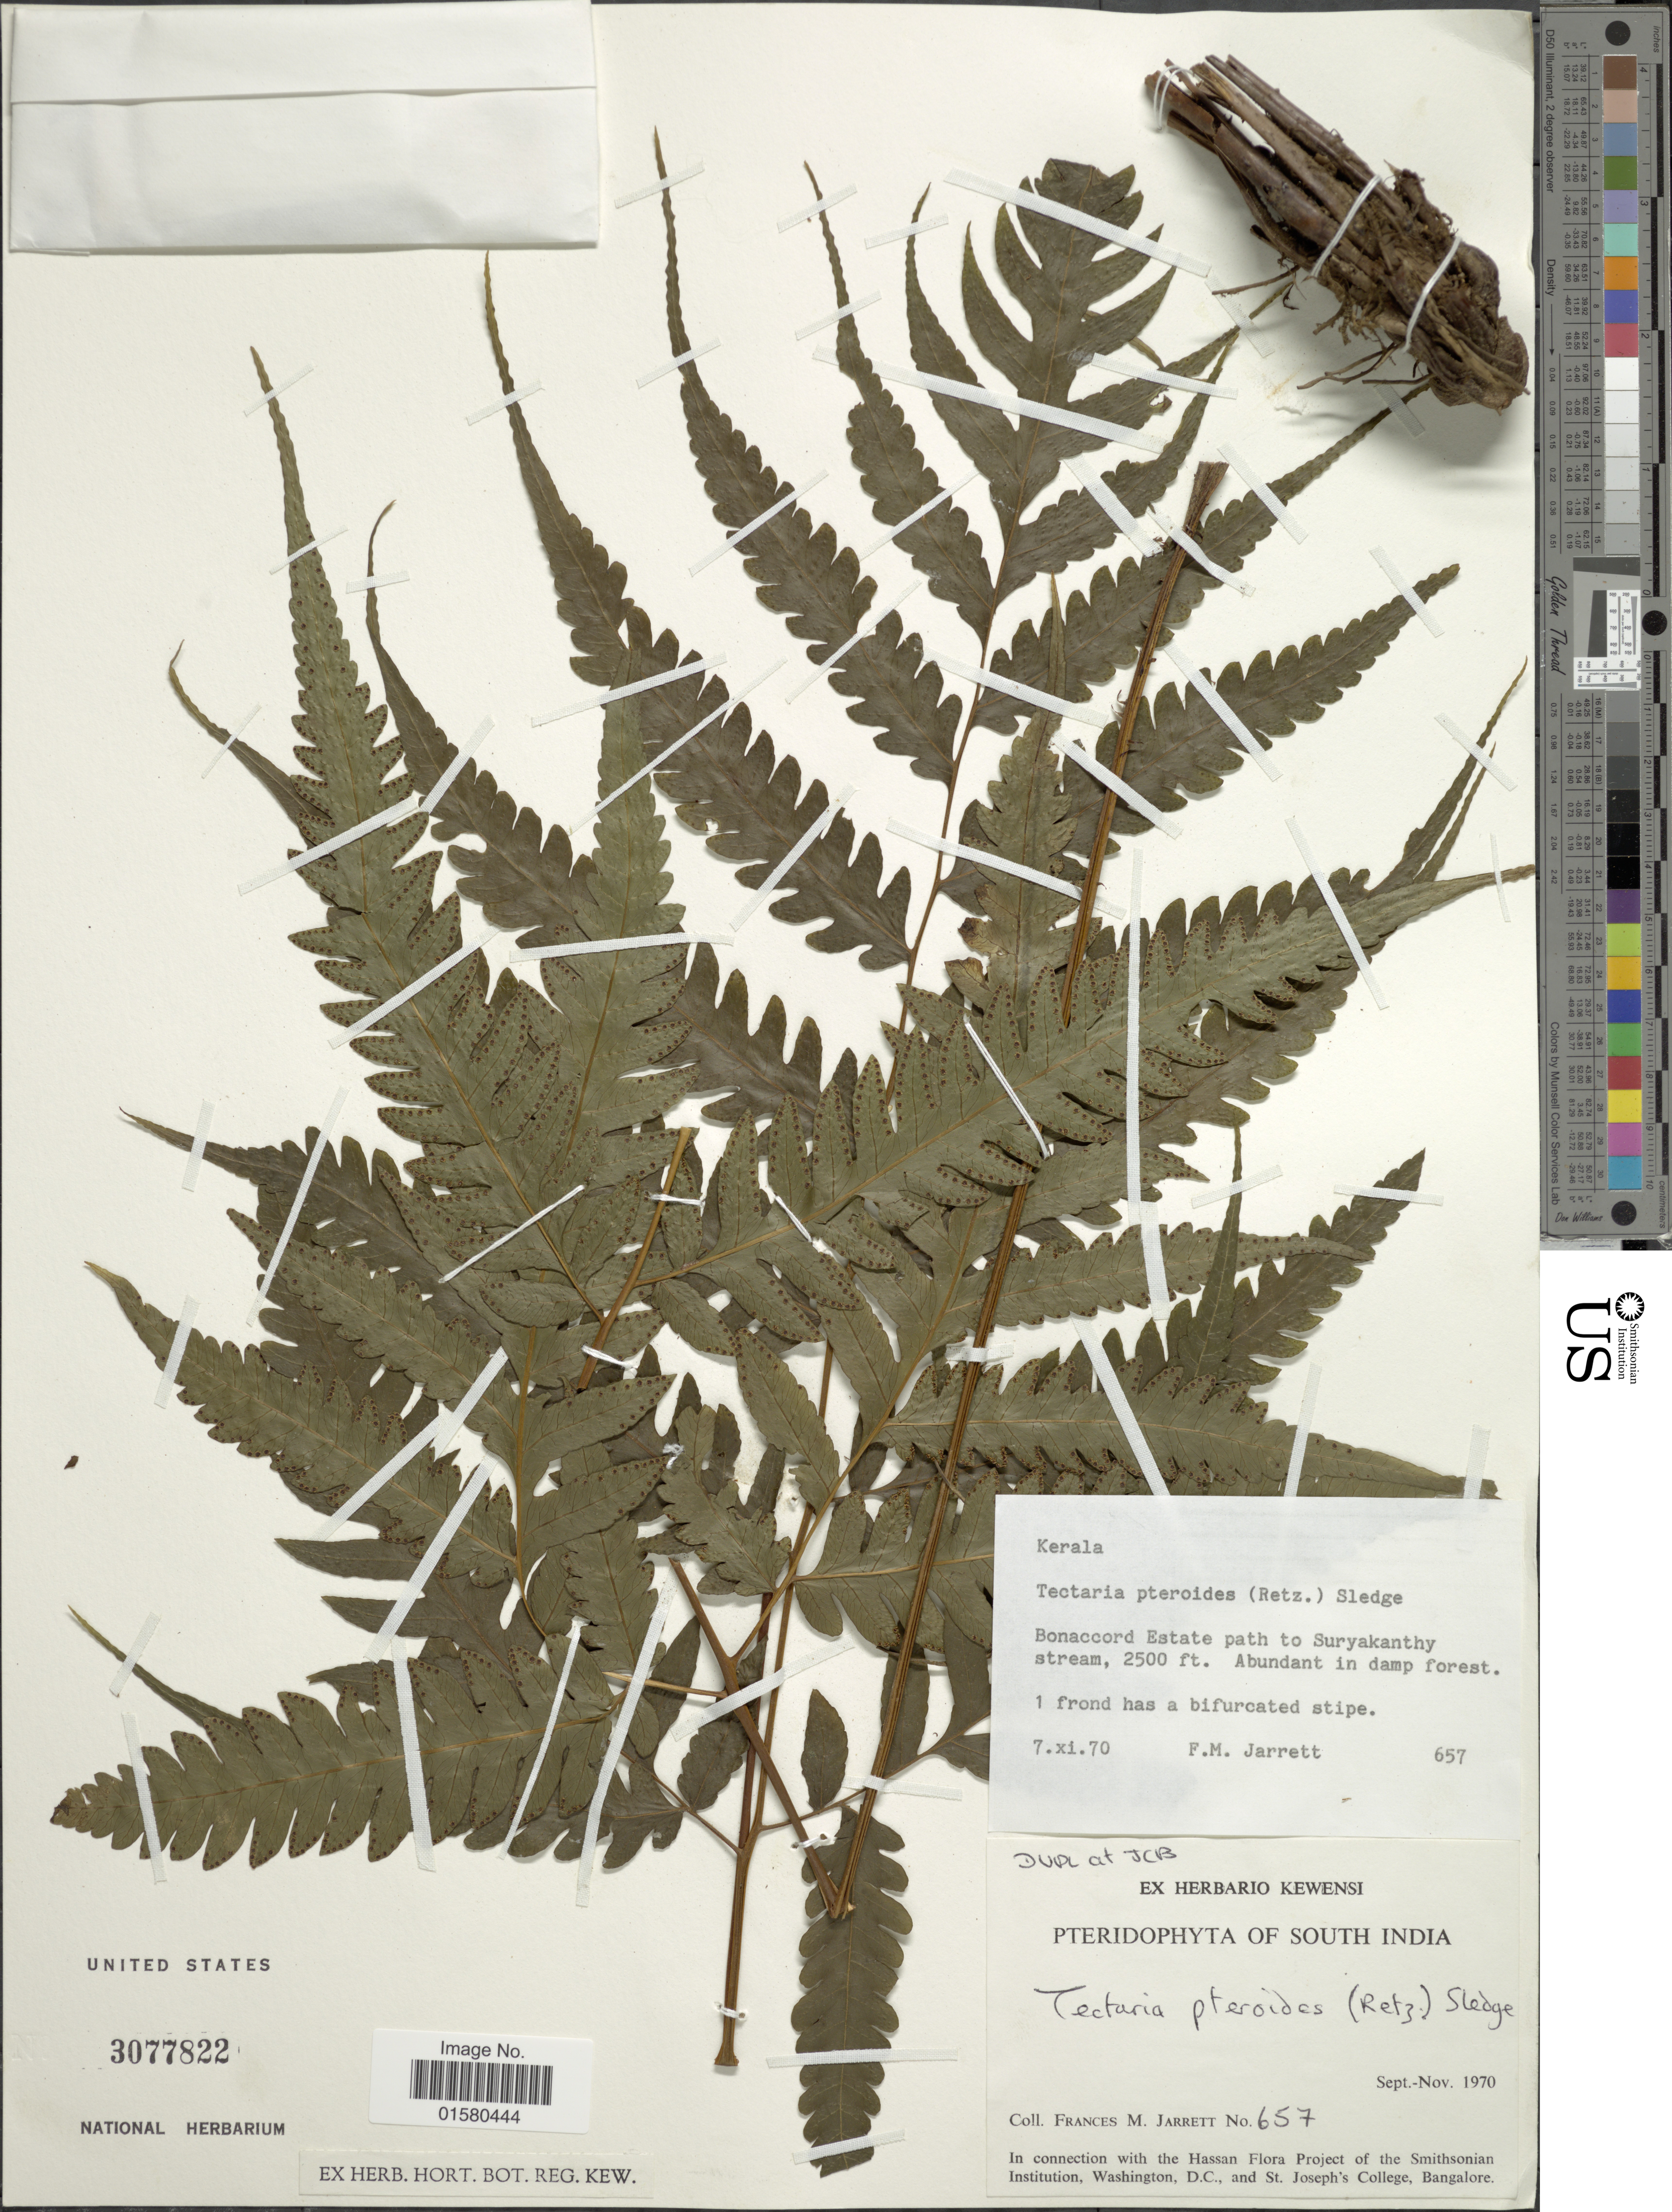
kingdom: Plantae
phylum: Tracheophyta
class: Polypodiopsida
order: Polypodiales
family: Tectariaceae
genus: Tectaria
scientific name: Tectaria pteroides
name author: (Retz.) Sledge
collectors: F. M. Jarrett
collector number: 657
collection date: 1970-11-07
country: India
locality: South India Bonaccord Estate path to Suryakanthy stream.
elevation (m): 762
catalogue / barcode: US 3077822